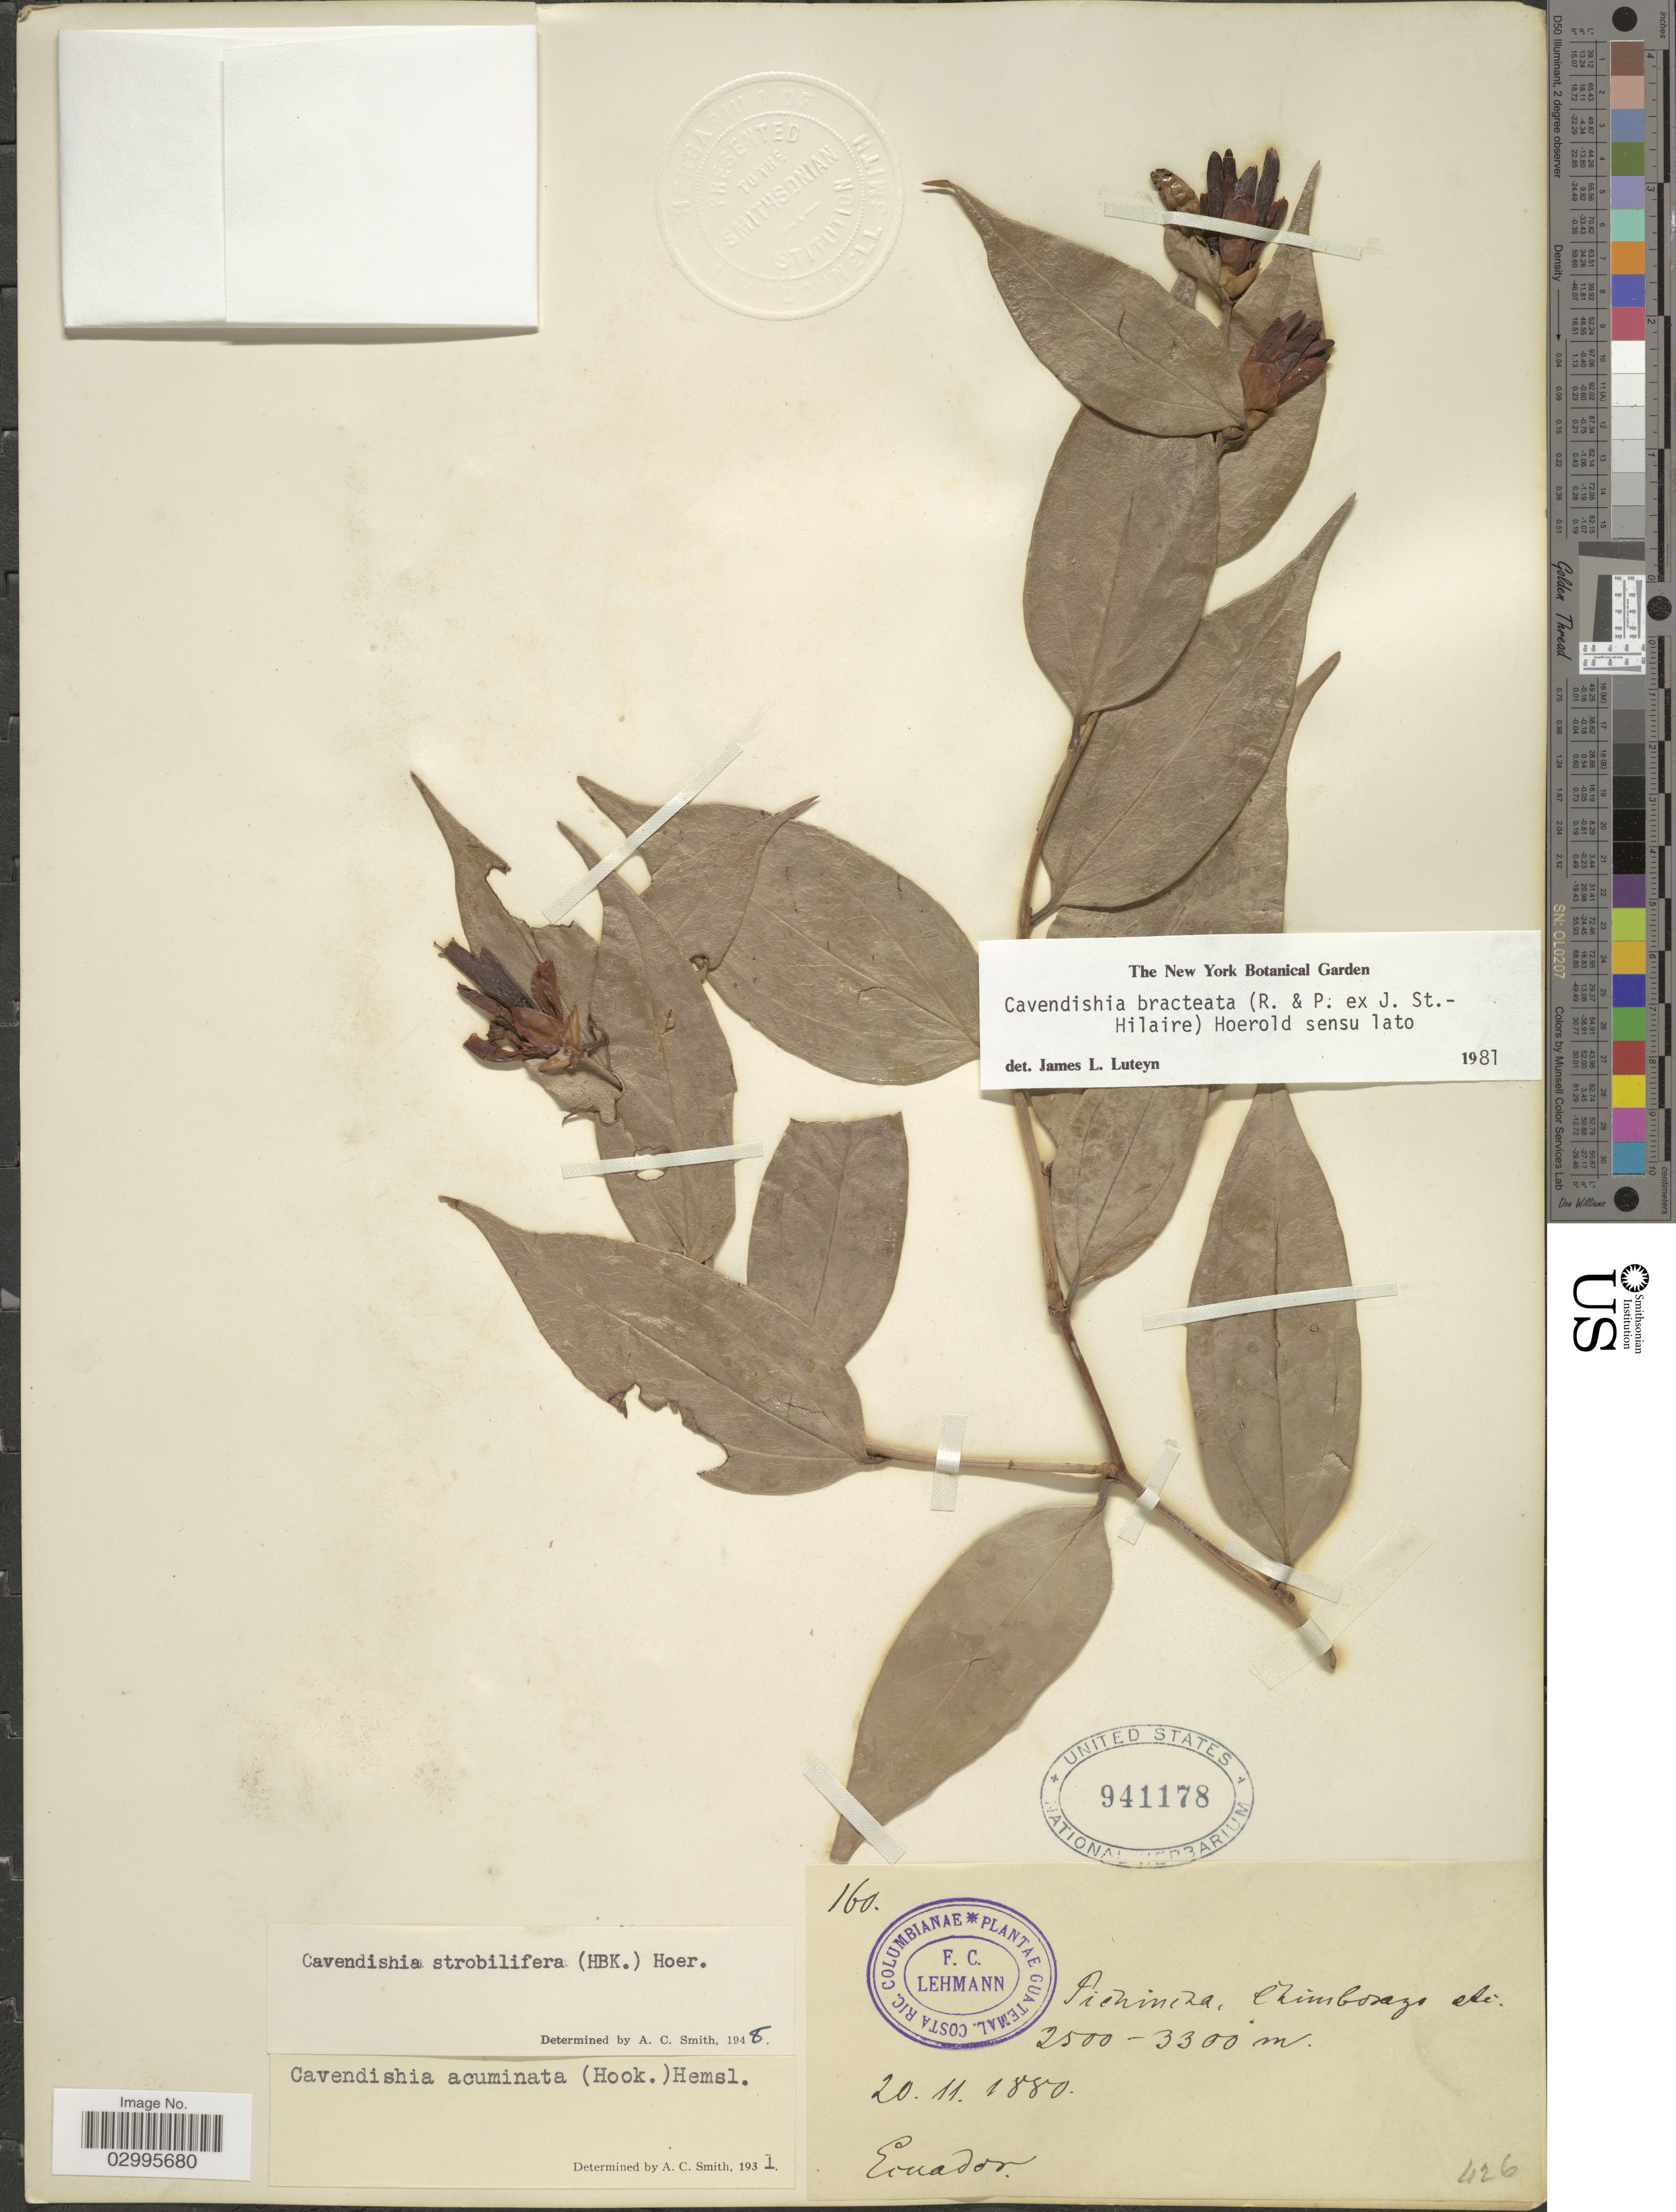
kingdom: Plantae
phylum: Tracheophyta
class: Magnoliopsida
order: Ericales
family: Ericaceae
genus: Cavendishia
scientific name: Cavendishia bracteata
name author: (Ruiz & Pav. ex J. St.-Hil.) Hoerold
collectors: F. C. Lehmann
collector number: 160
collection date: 1880-11-20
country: Ecuador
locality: Pichincha, Chimborazo etc.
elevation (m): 2500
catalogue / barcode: US 941178